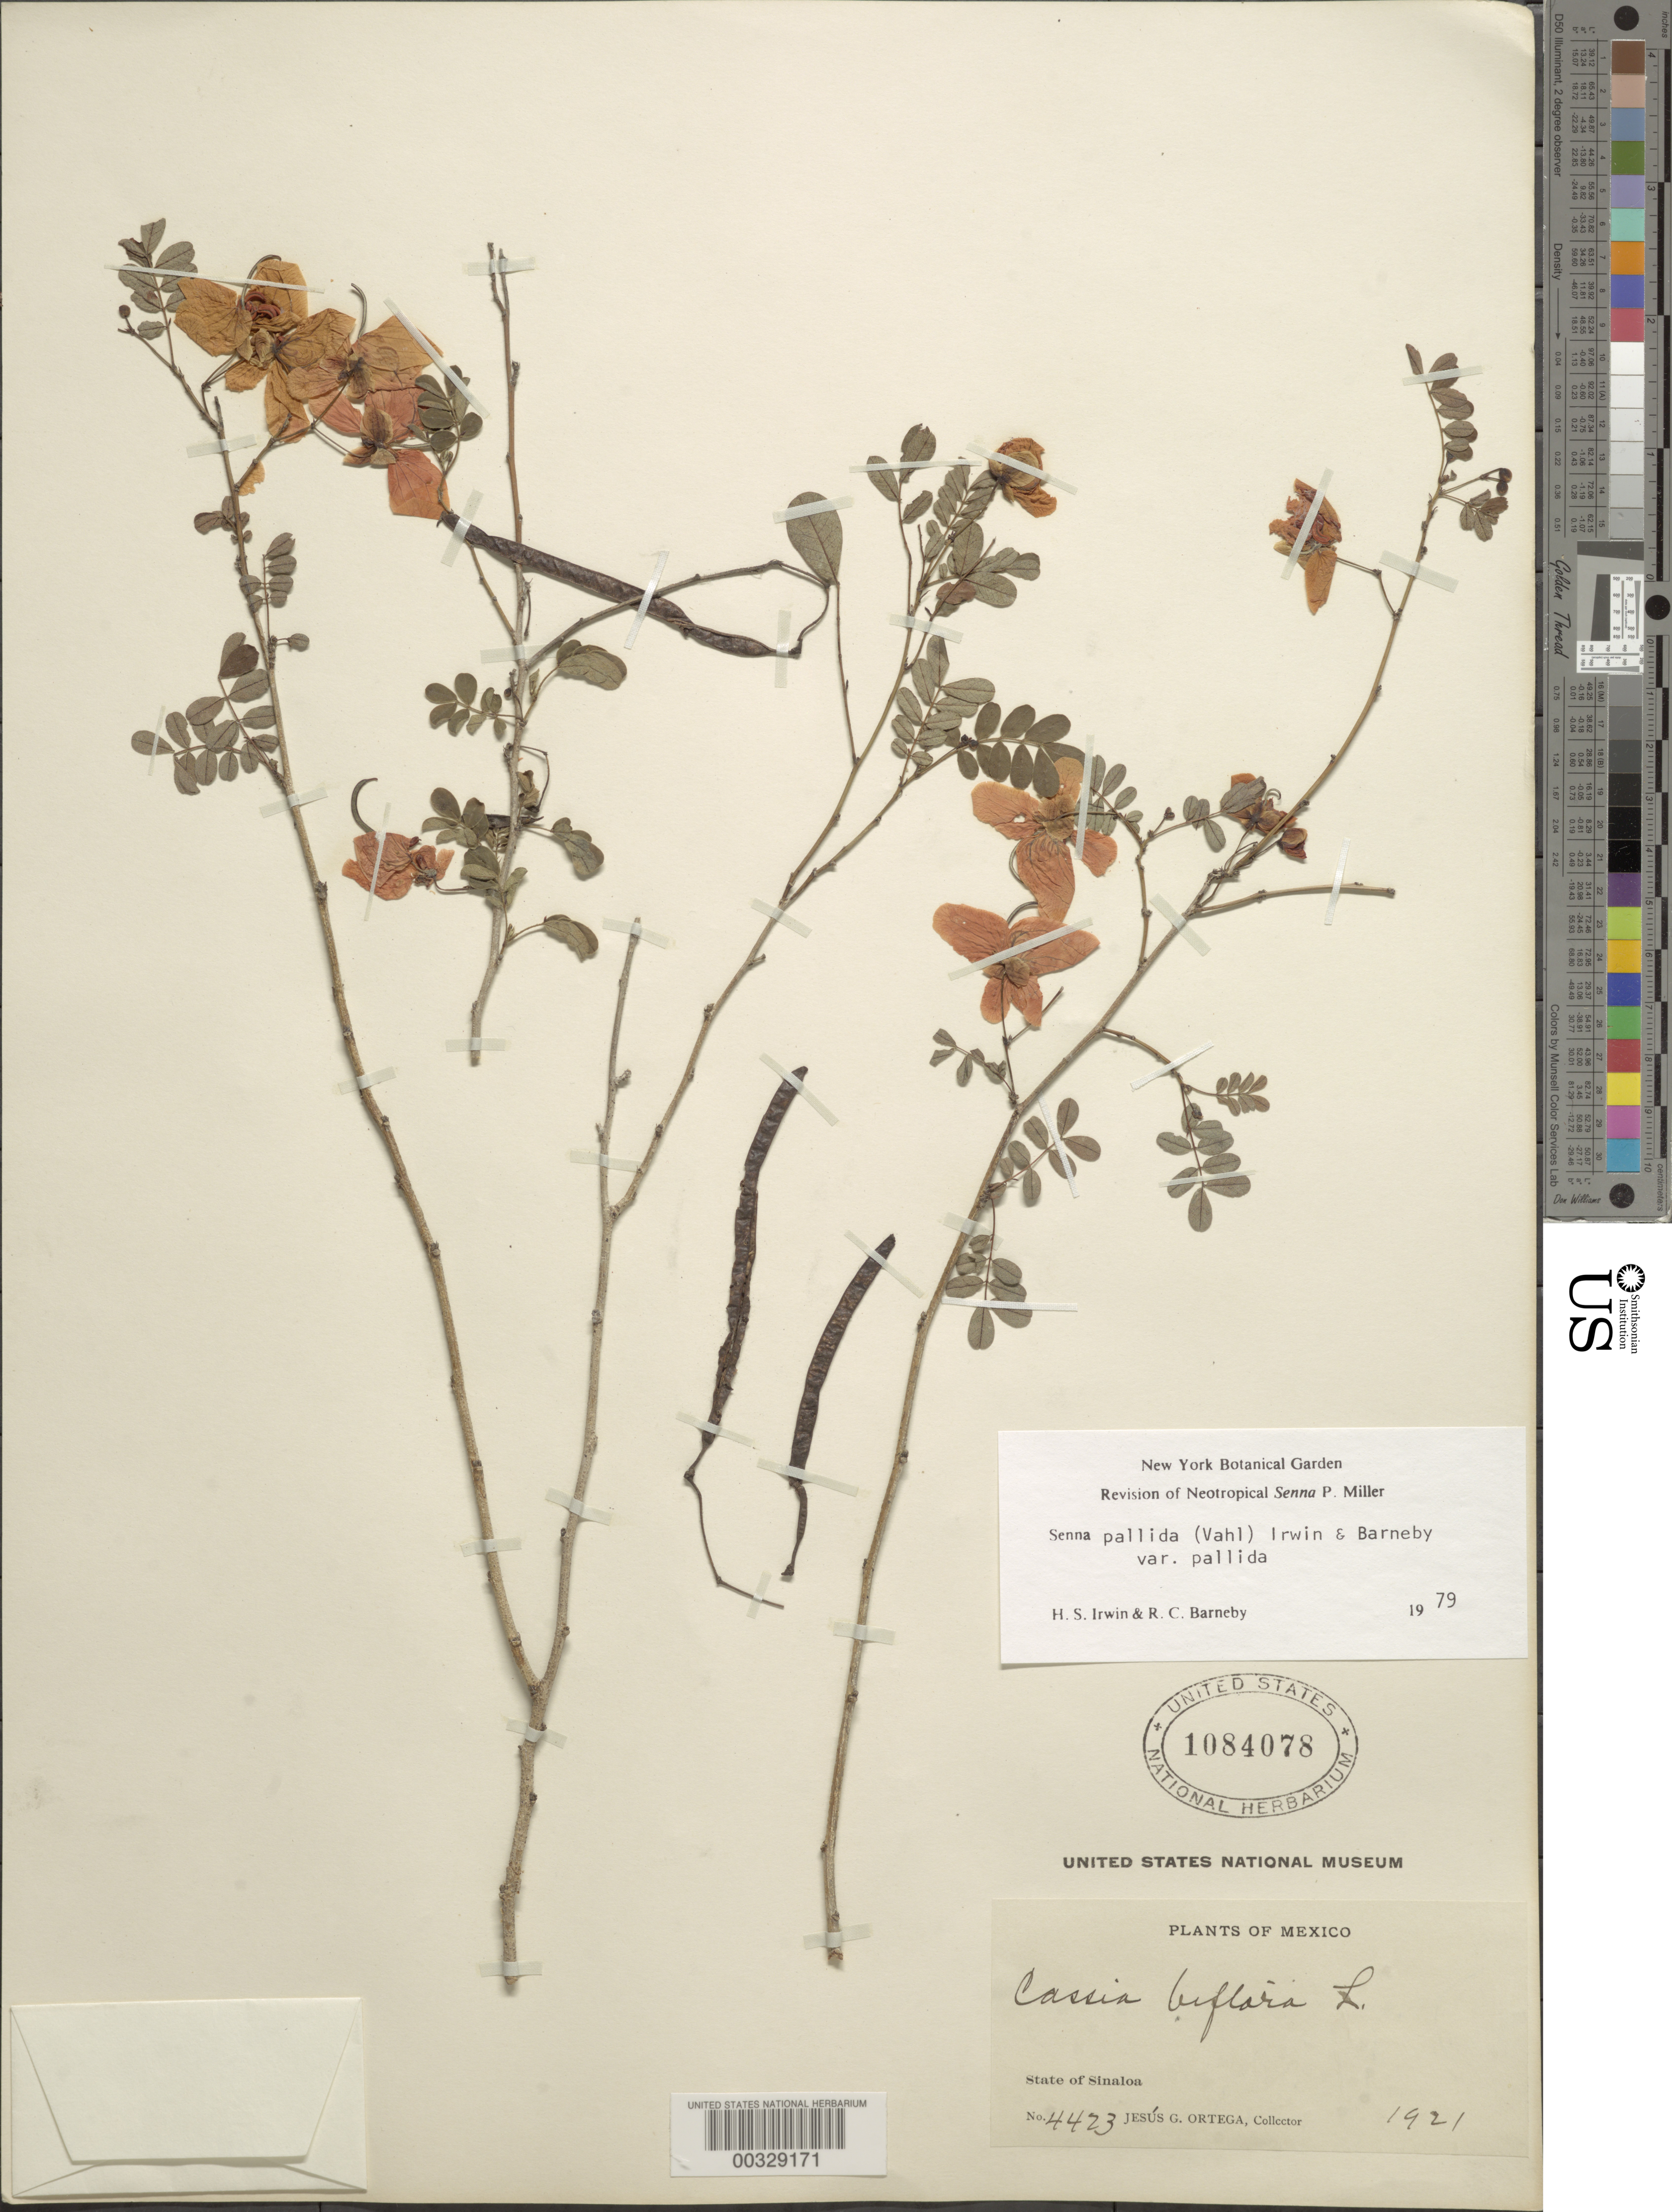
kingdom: Plantae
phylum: Tracheophyta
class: Magnoliopsida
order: Fabales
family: Fabaceae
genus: Senna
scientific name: Senna pallida var. pallida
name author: (Vahl) H.S. Irwin & Barneby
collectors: J. Ortega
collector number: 4423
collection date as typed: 1921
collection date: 1921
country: Mexico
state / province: Sinaloa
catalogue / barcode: US 1084078